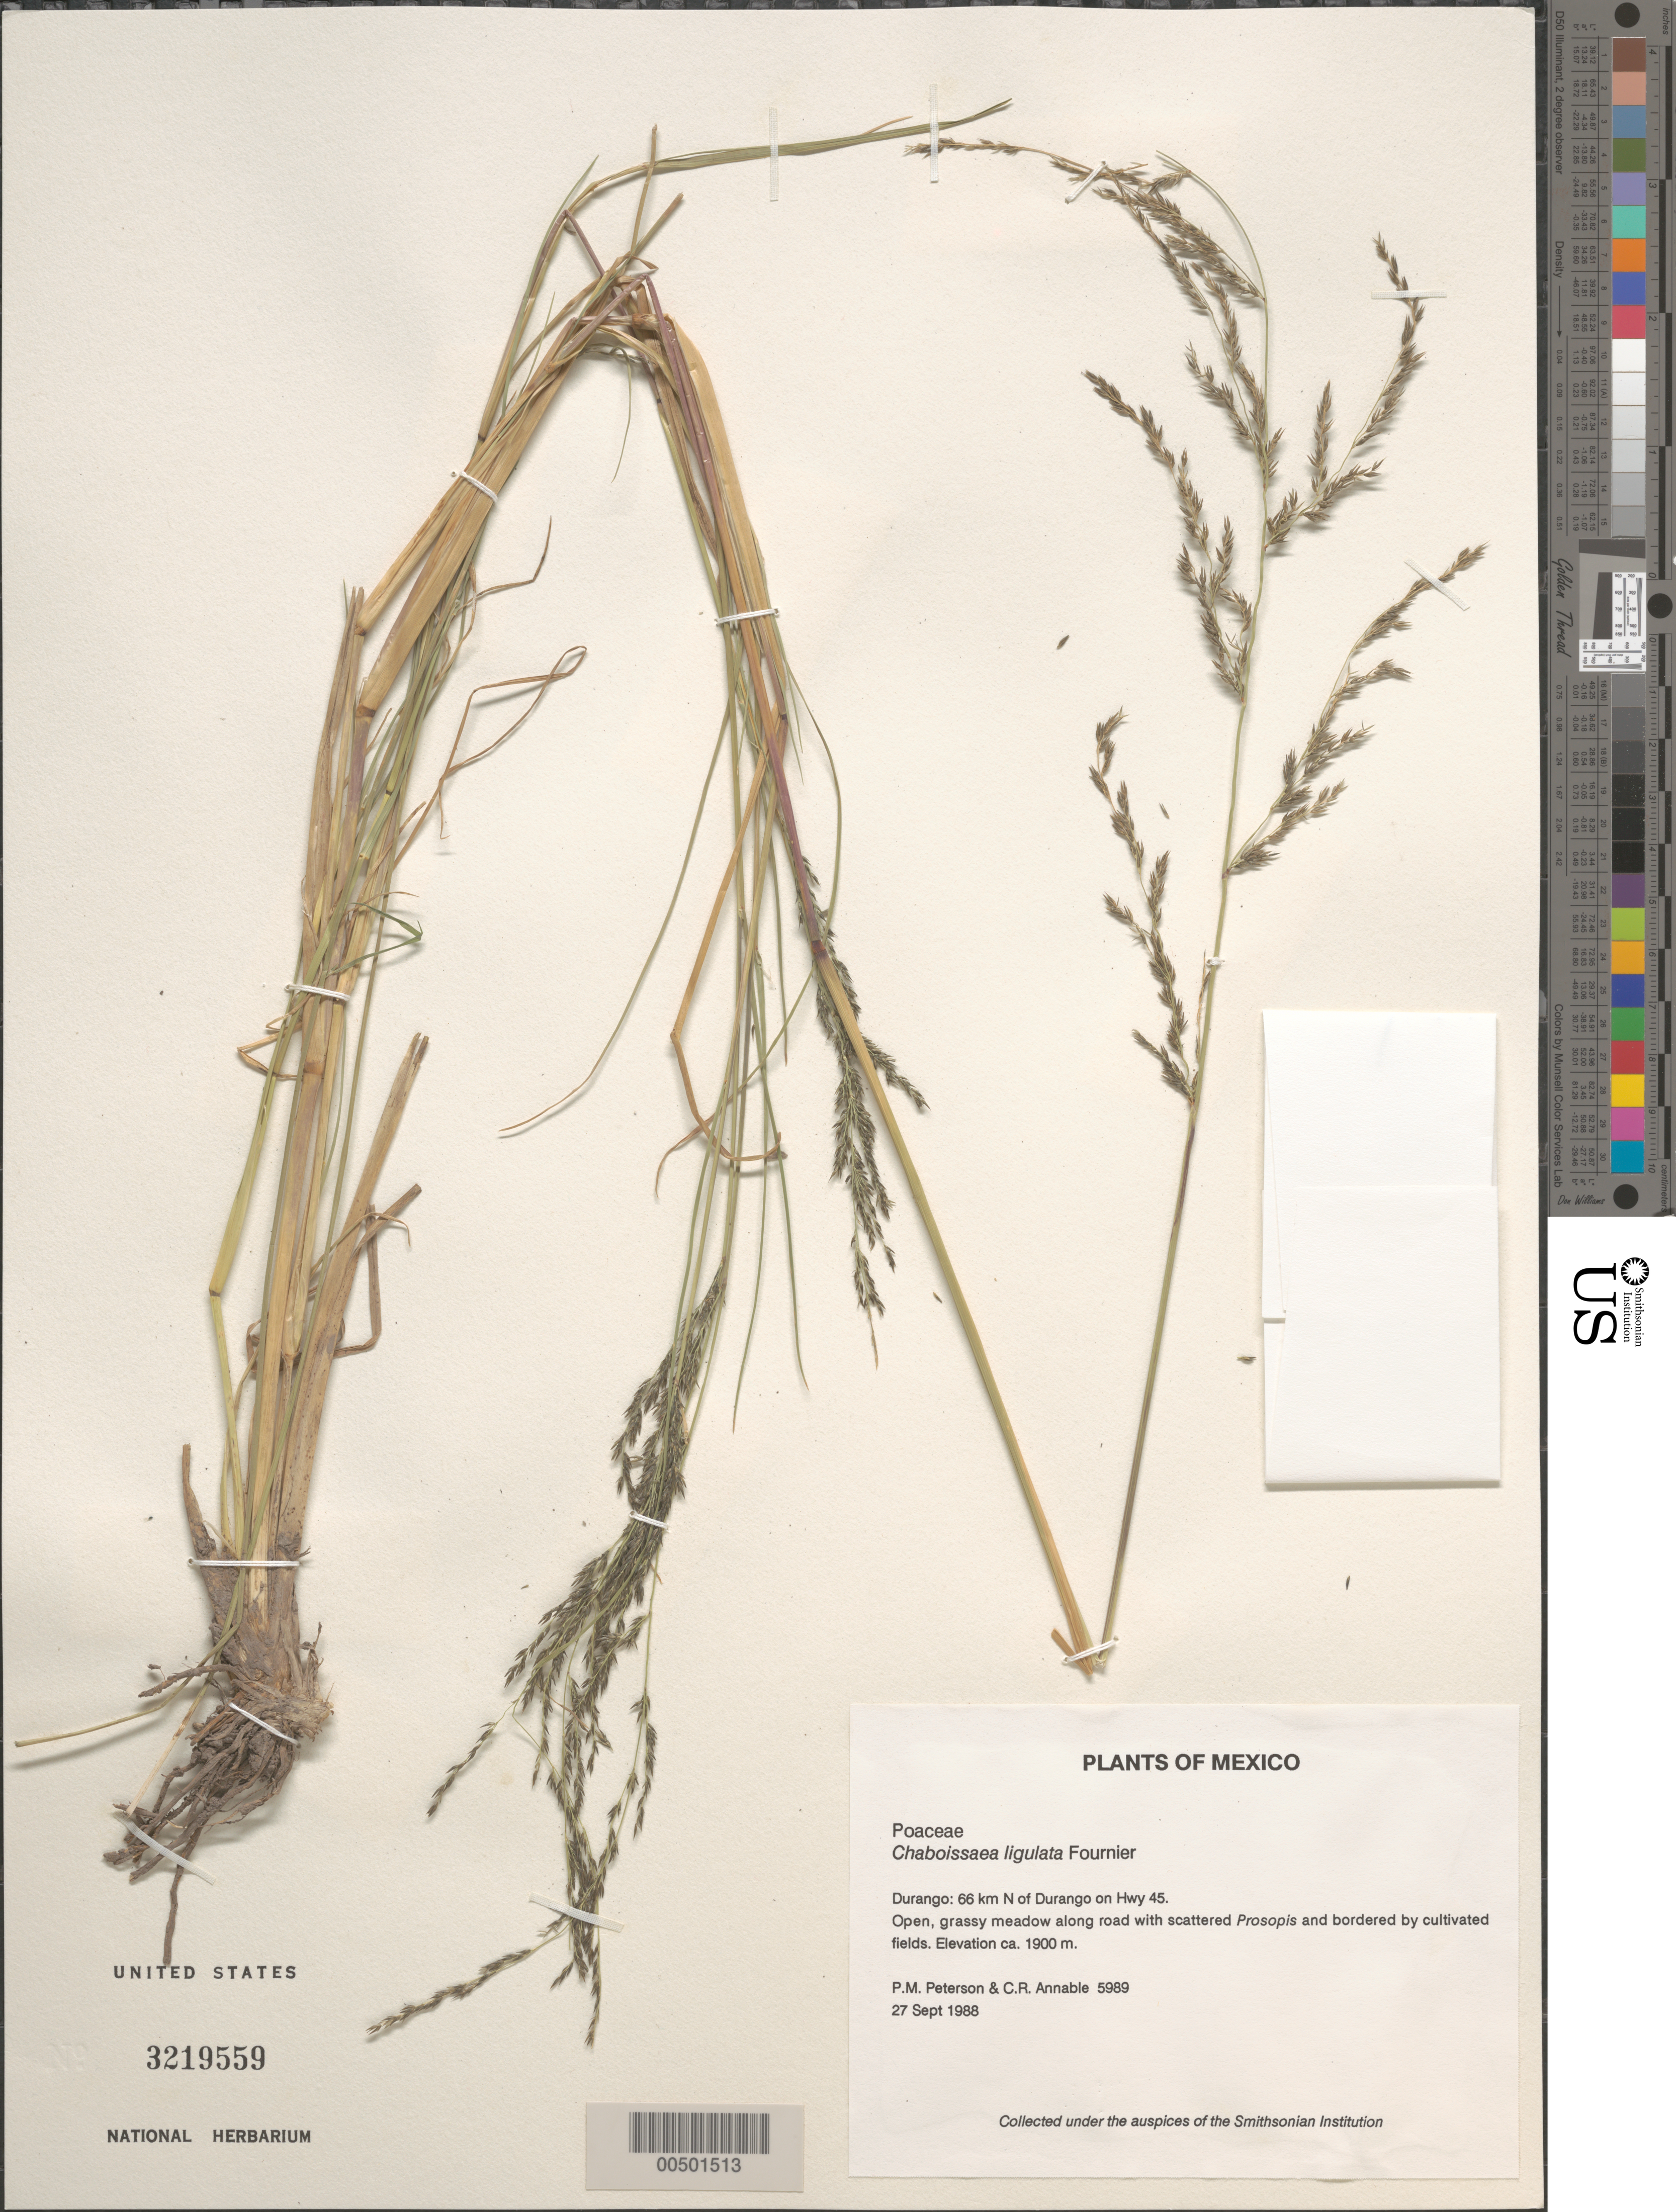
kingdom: Plantae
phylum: Tracheophyta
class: Liliopsida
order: Poales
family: Poaceae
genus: Chaboissaea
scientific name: Chaboissaea ligulata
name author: E. Fourn.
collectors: P. M. Peterson & C. R. Annable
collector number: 05989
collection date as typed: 29 Sep 1988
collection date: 1988-09-29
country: Mexico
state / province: Durango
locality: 66 km N of Durango on Hwy 45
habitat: Open, wet meadow.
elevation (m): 1900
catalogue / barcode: US 3219559